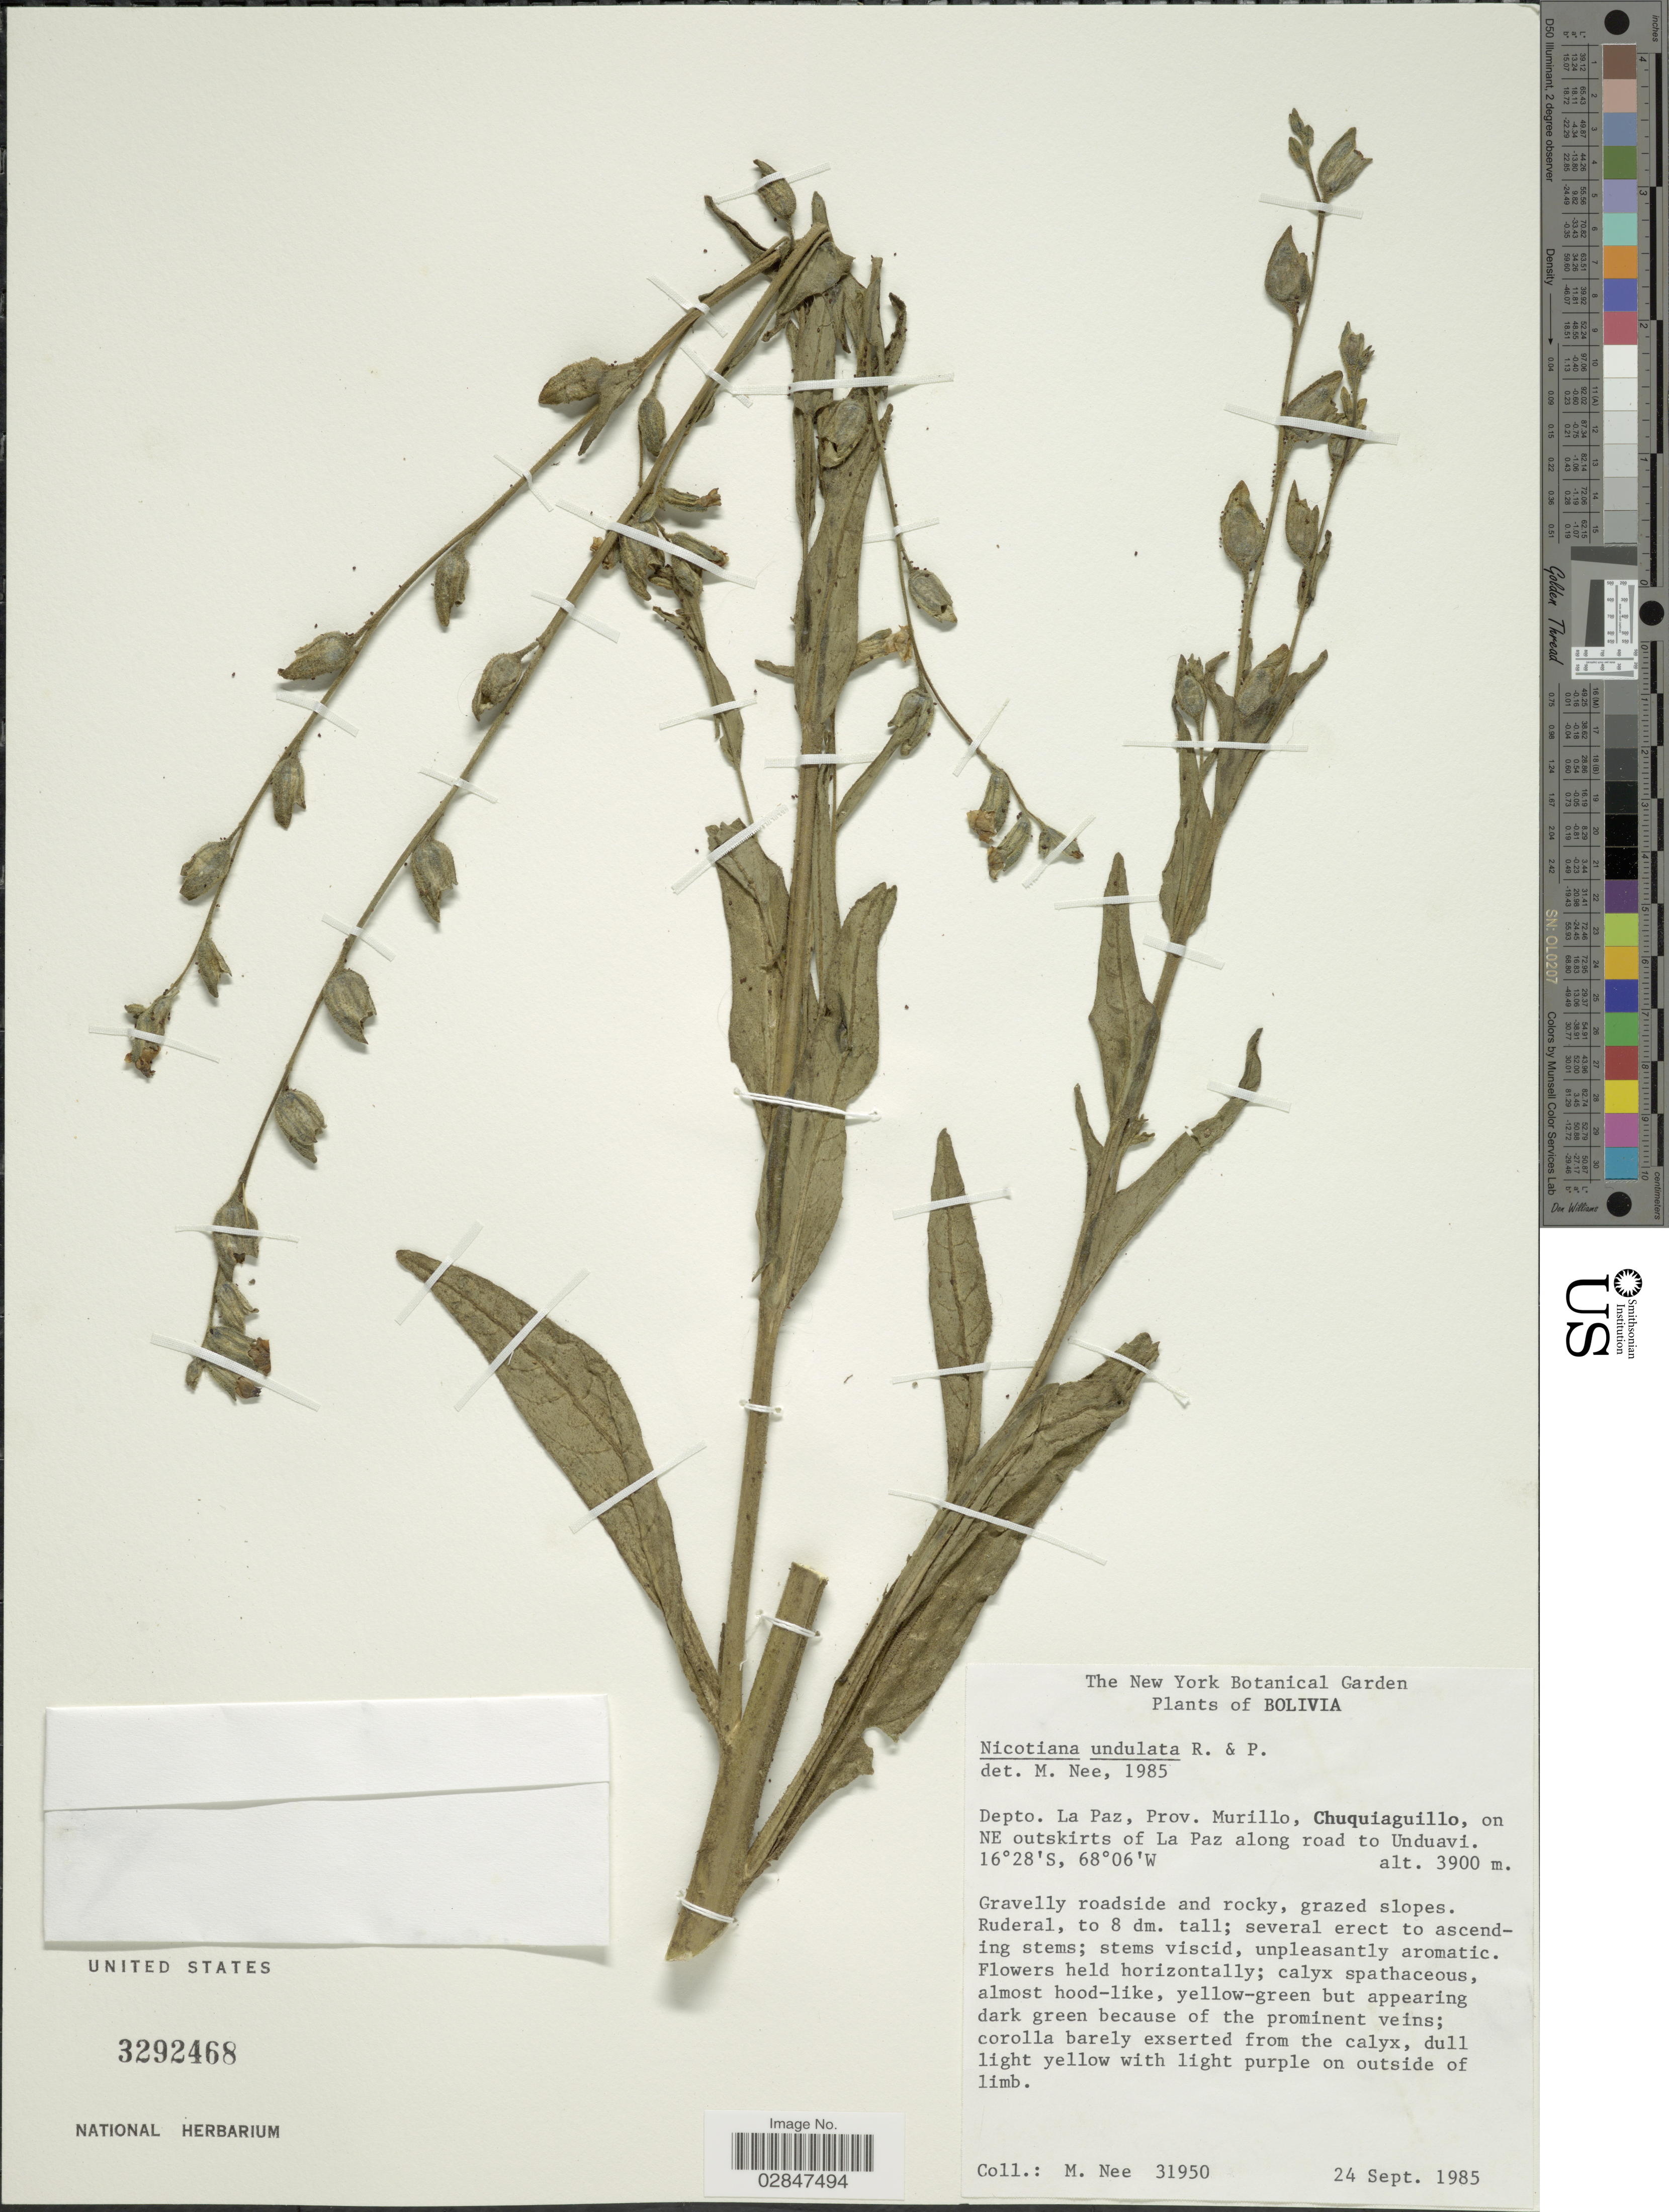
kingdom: Plantae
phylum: Tracheophyta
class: Magnoliopsida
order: Solanales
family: Solanaceae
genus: Nicotiana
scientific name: Nicotiana undulata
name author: Ruiz & Pav.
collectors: M. Nee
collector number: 31950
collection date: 1985-09-24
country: Bolivia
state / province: La Paz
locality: Depto. La Paz, Prov. Murillo, Chuquiaguillo, on NE outskirts of La Paz along road to Unduavi.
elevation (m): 3900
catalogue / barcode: US 3292468